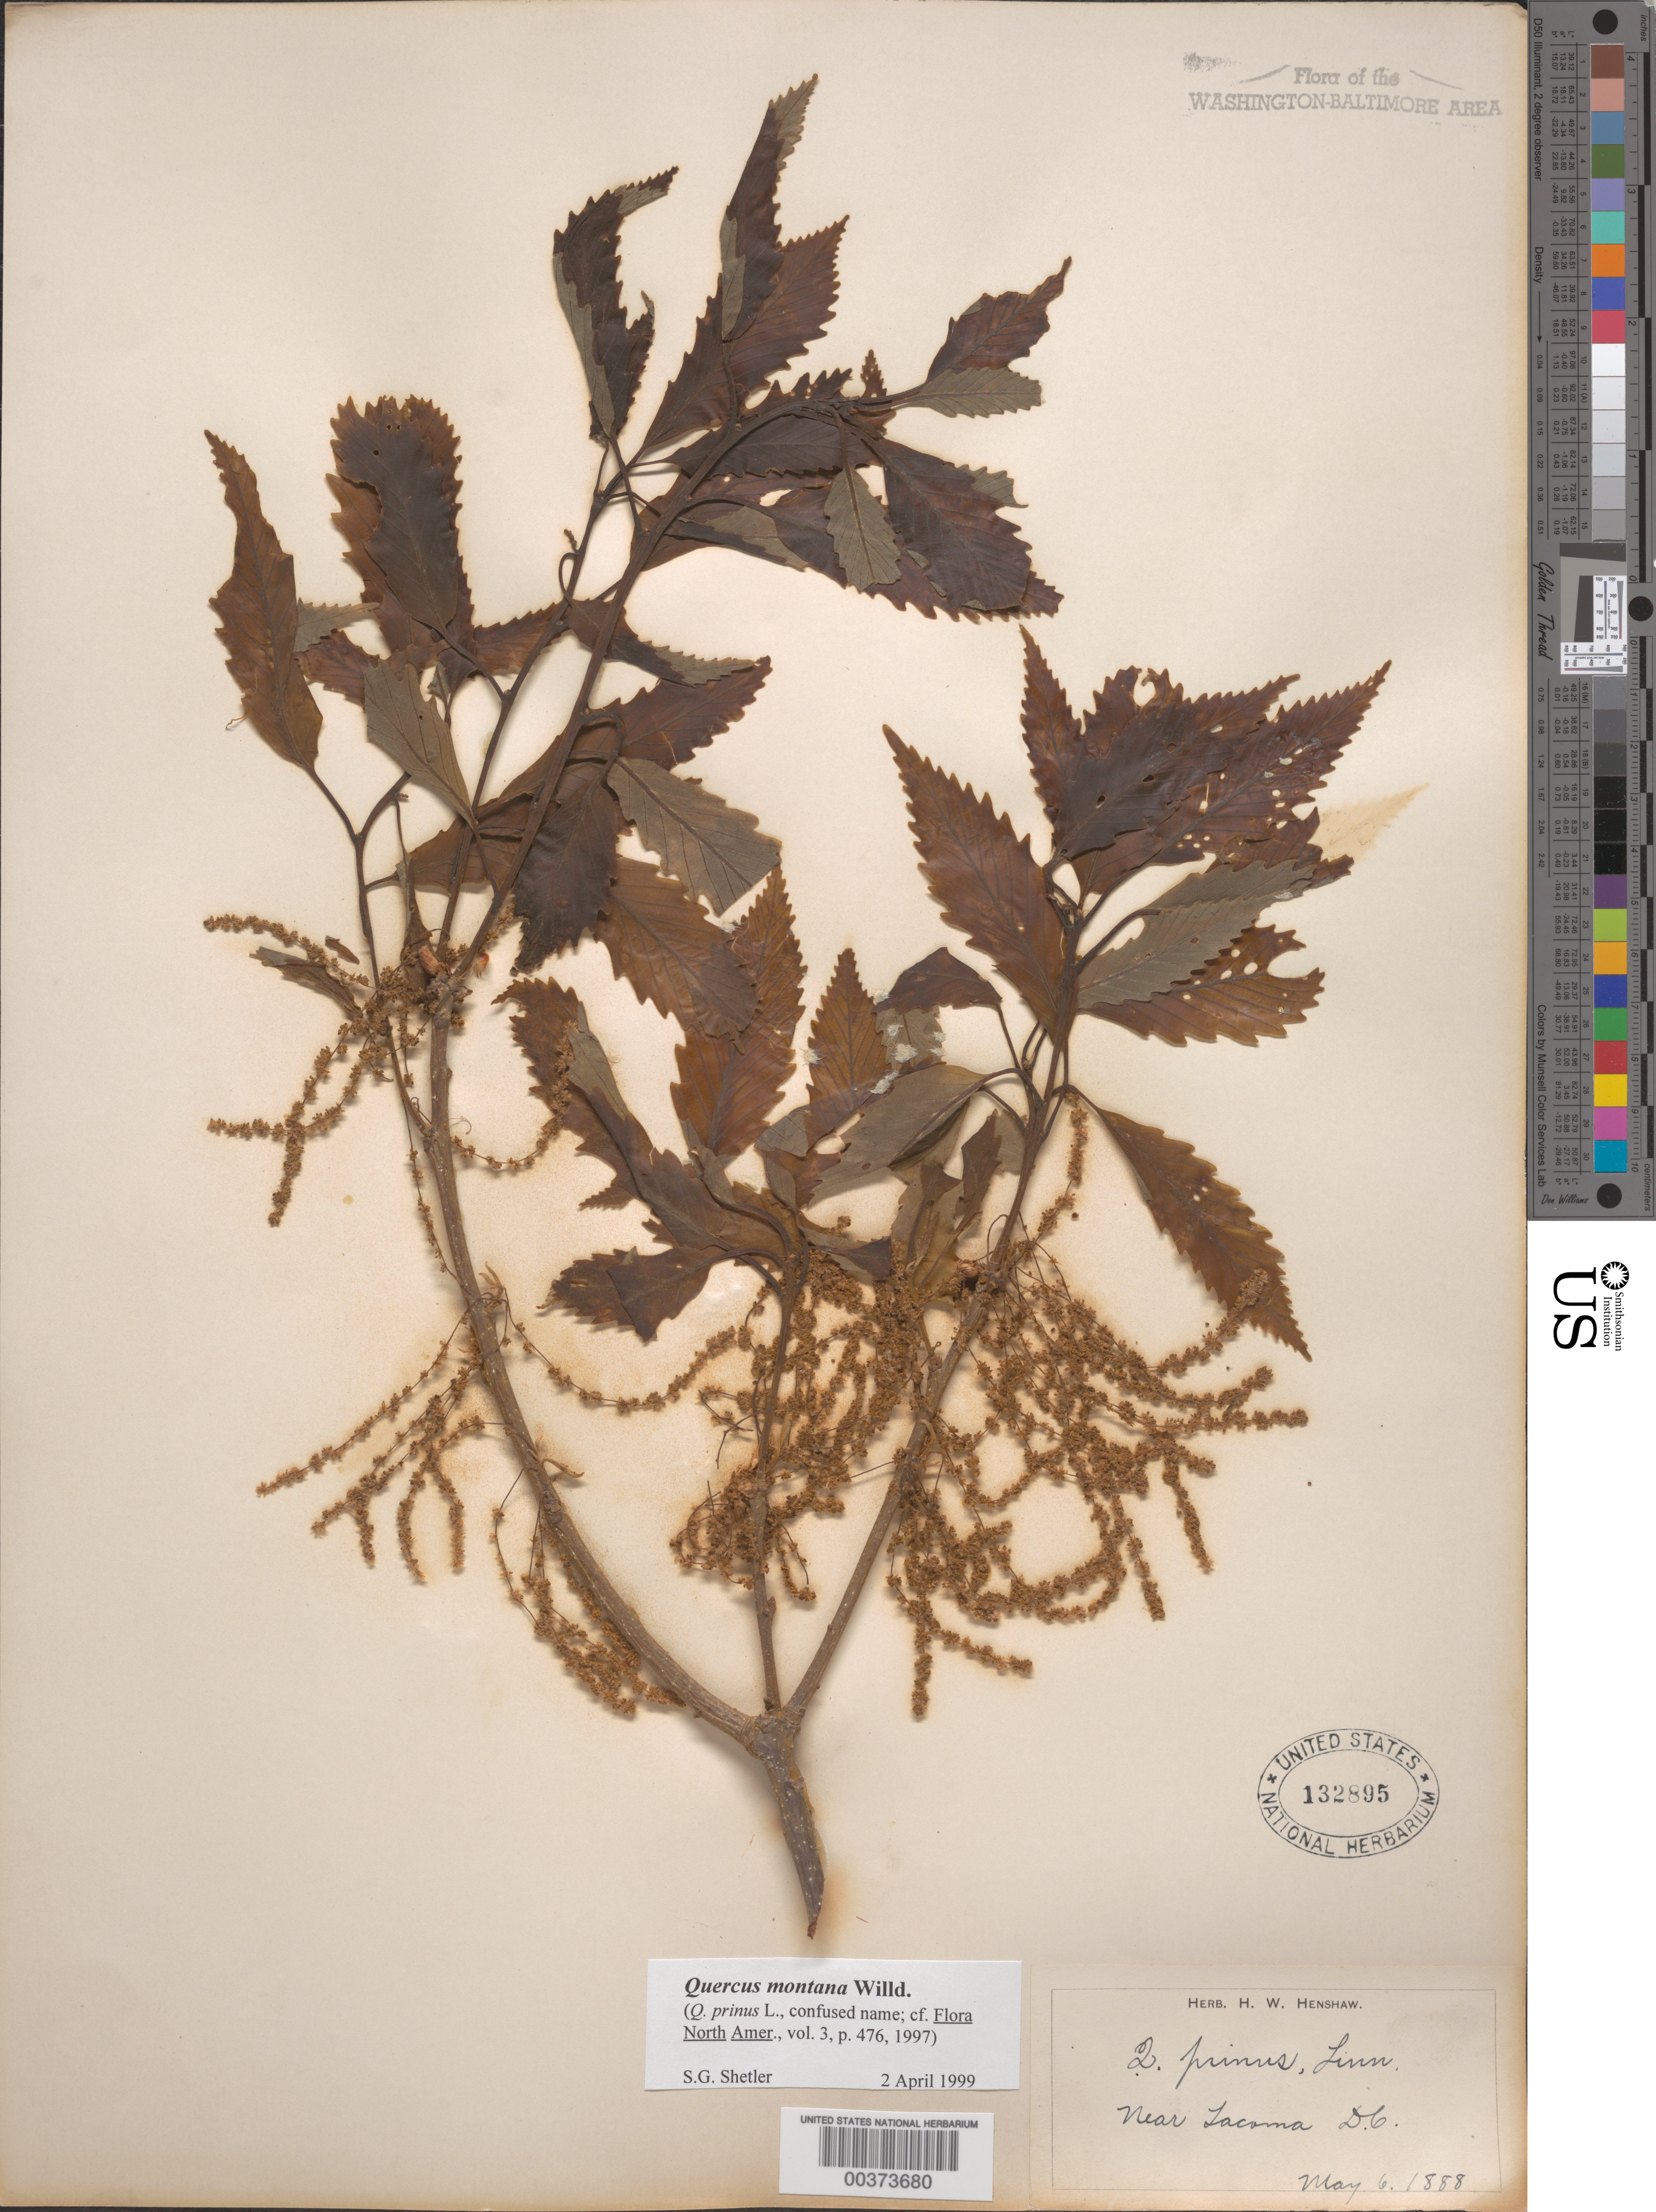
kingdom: Plantae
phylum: Tracheophyta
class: Magnoliopsida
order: Fagales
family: Fagaceae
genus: Quercus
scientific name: Quercus montana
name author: Willd.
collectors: H. Henshaw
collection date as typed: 06 May 1888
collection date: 1888-05-06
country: United States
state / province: District of Columbia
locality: Takoma vicinity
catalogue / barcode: US 132895